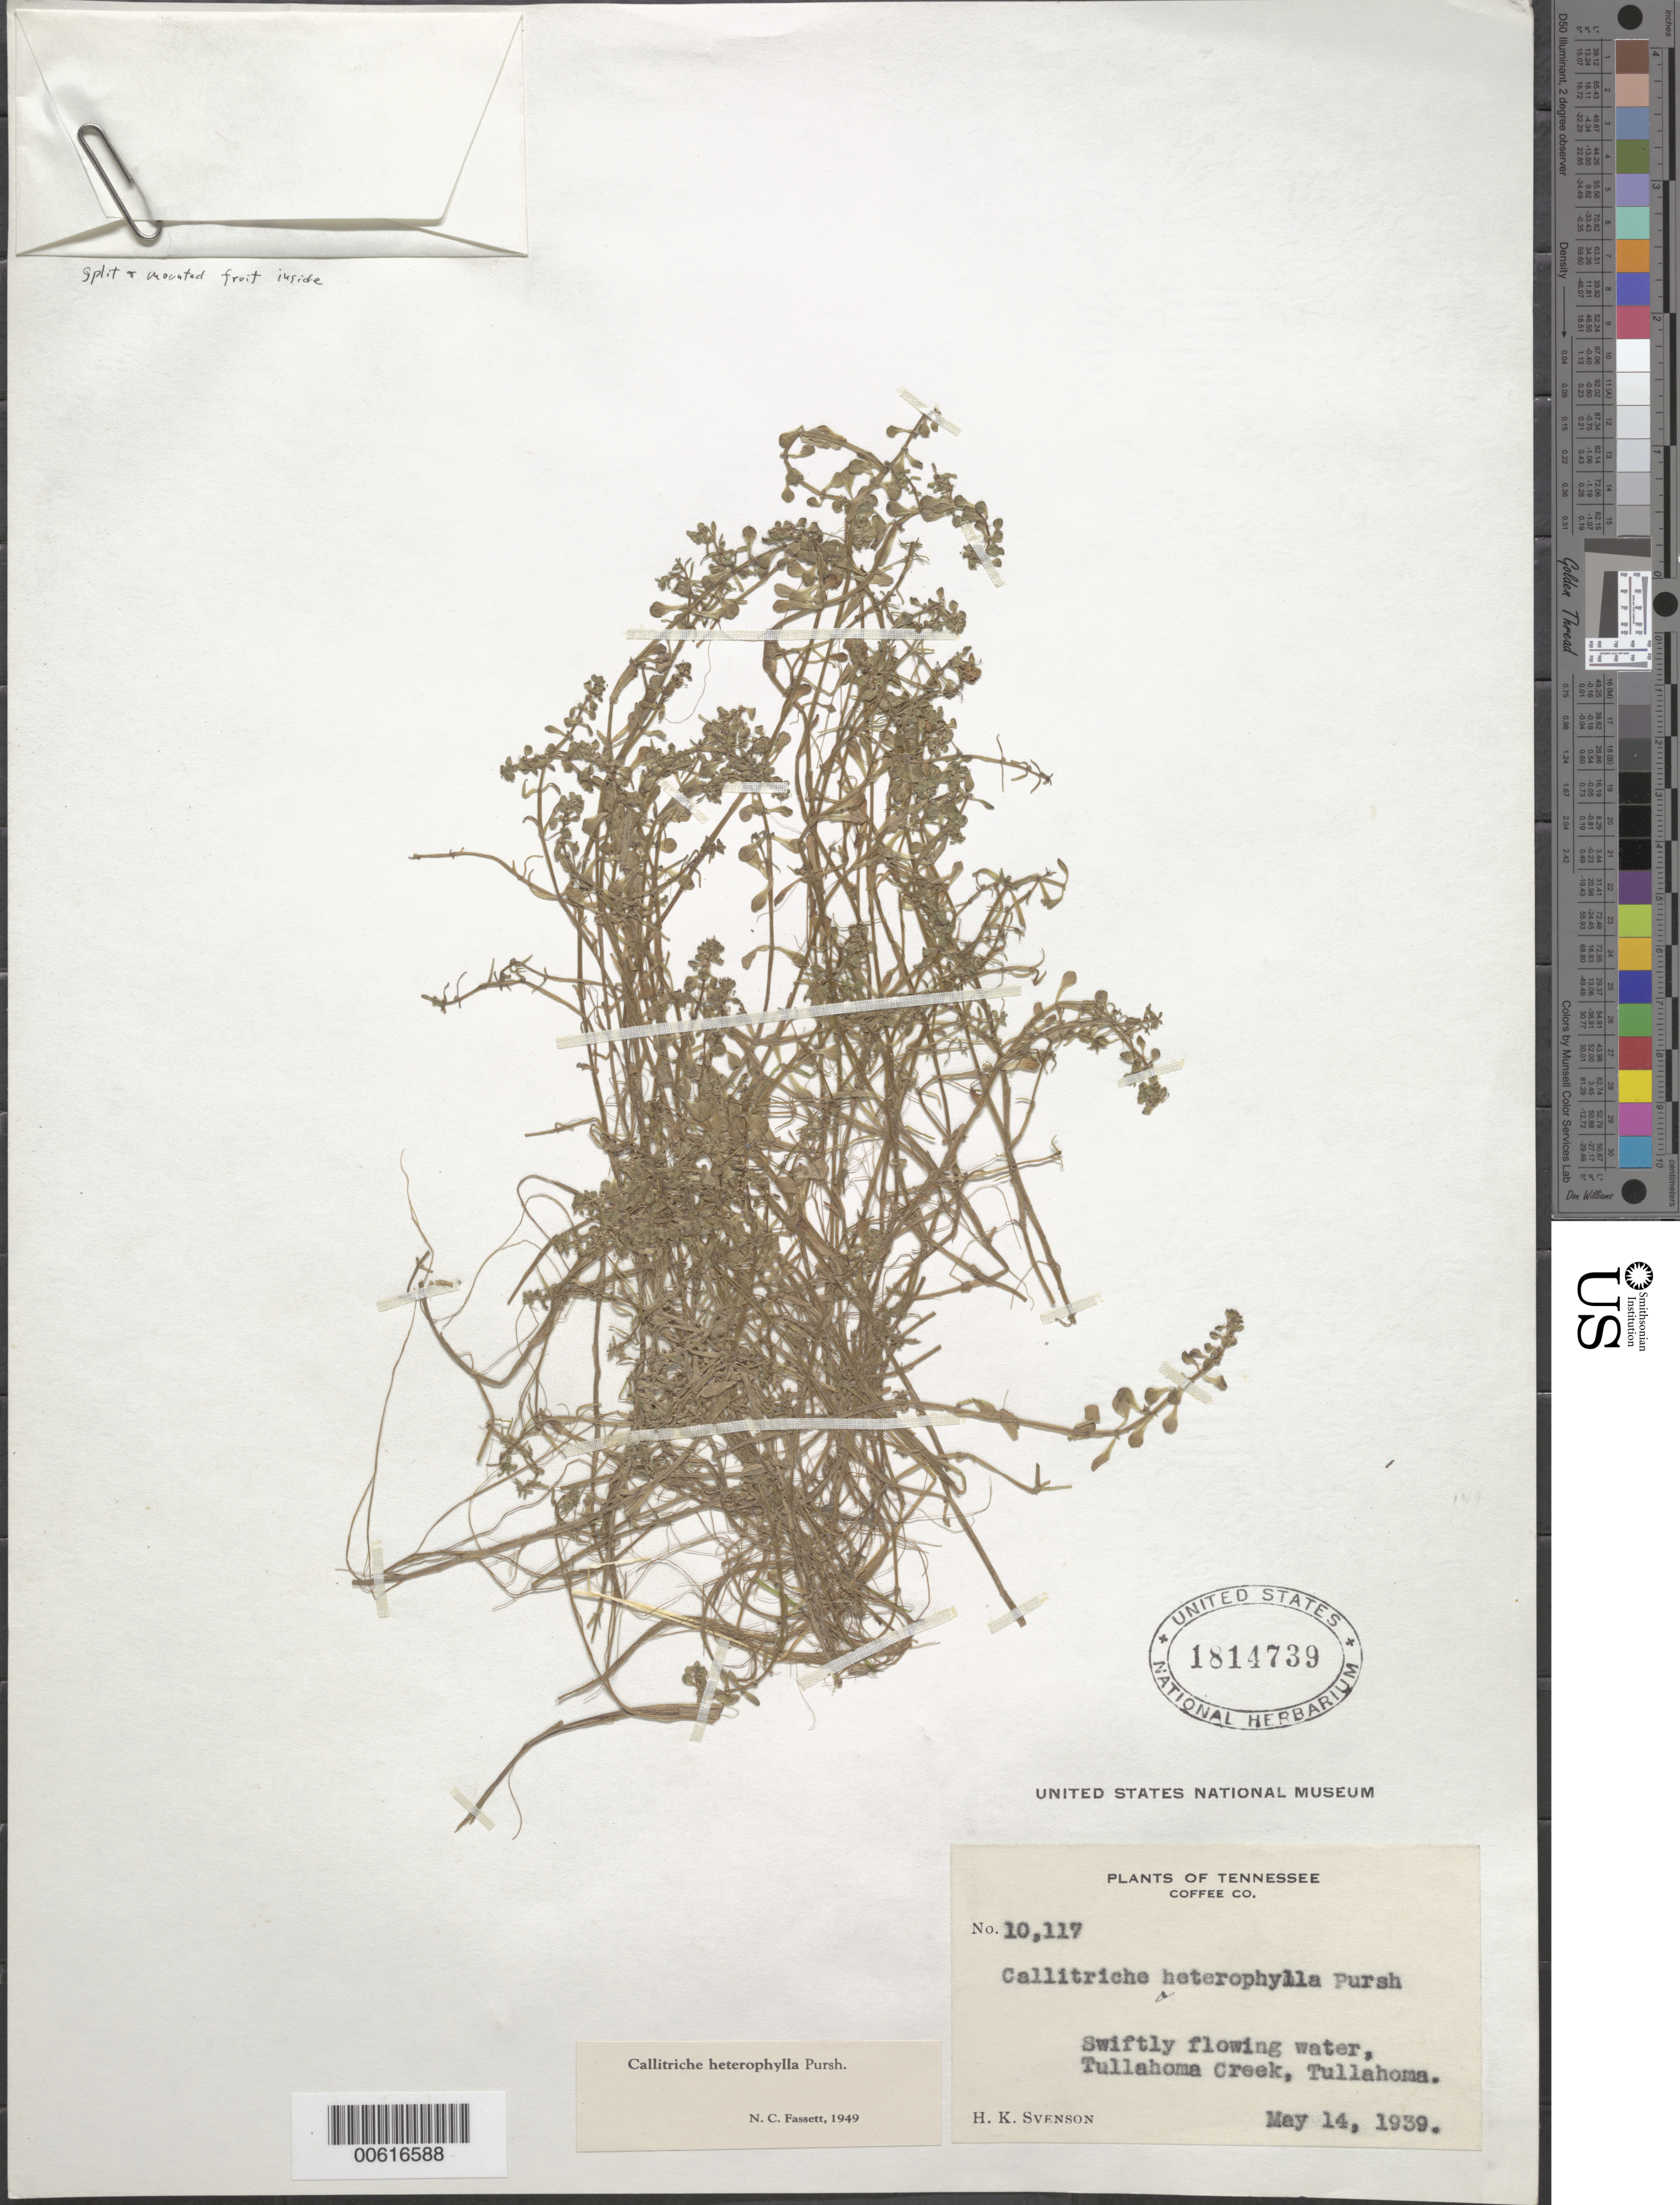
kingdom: Plantae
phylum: Tracheophyta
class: Magnoliopsida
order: Lamiales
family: Plantaginaceae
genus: Callitriche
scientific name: Callitriche heterophylla Pursh emend. Darby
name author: Pursh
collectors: H. Svenson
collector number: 10117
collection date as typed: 14 May 1939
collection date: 1939-05-14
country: United States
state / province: Tennessee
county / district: Coffee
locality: Tullahoma Creek, Tullahoma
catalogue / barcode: US 1814739